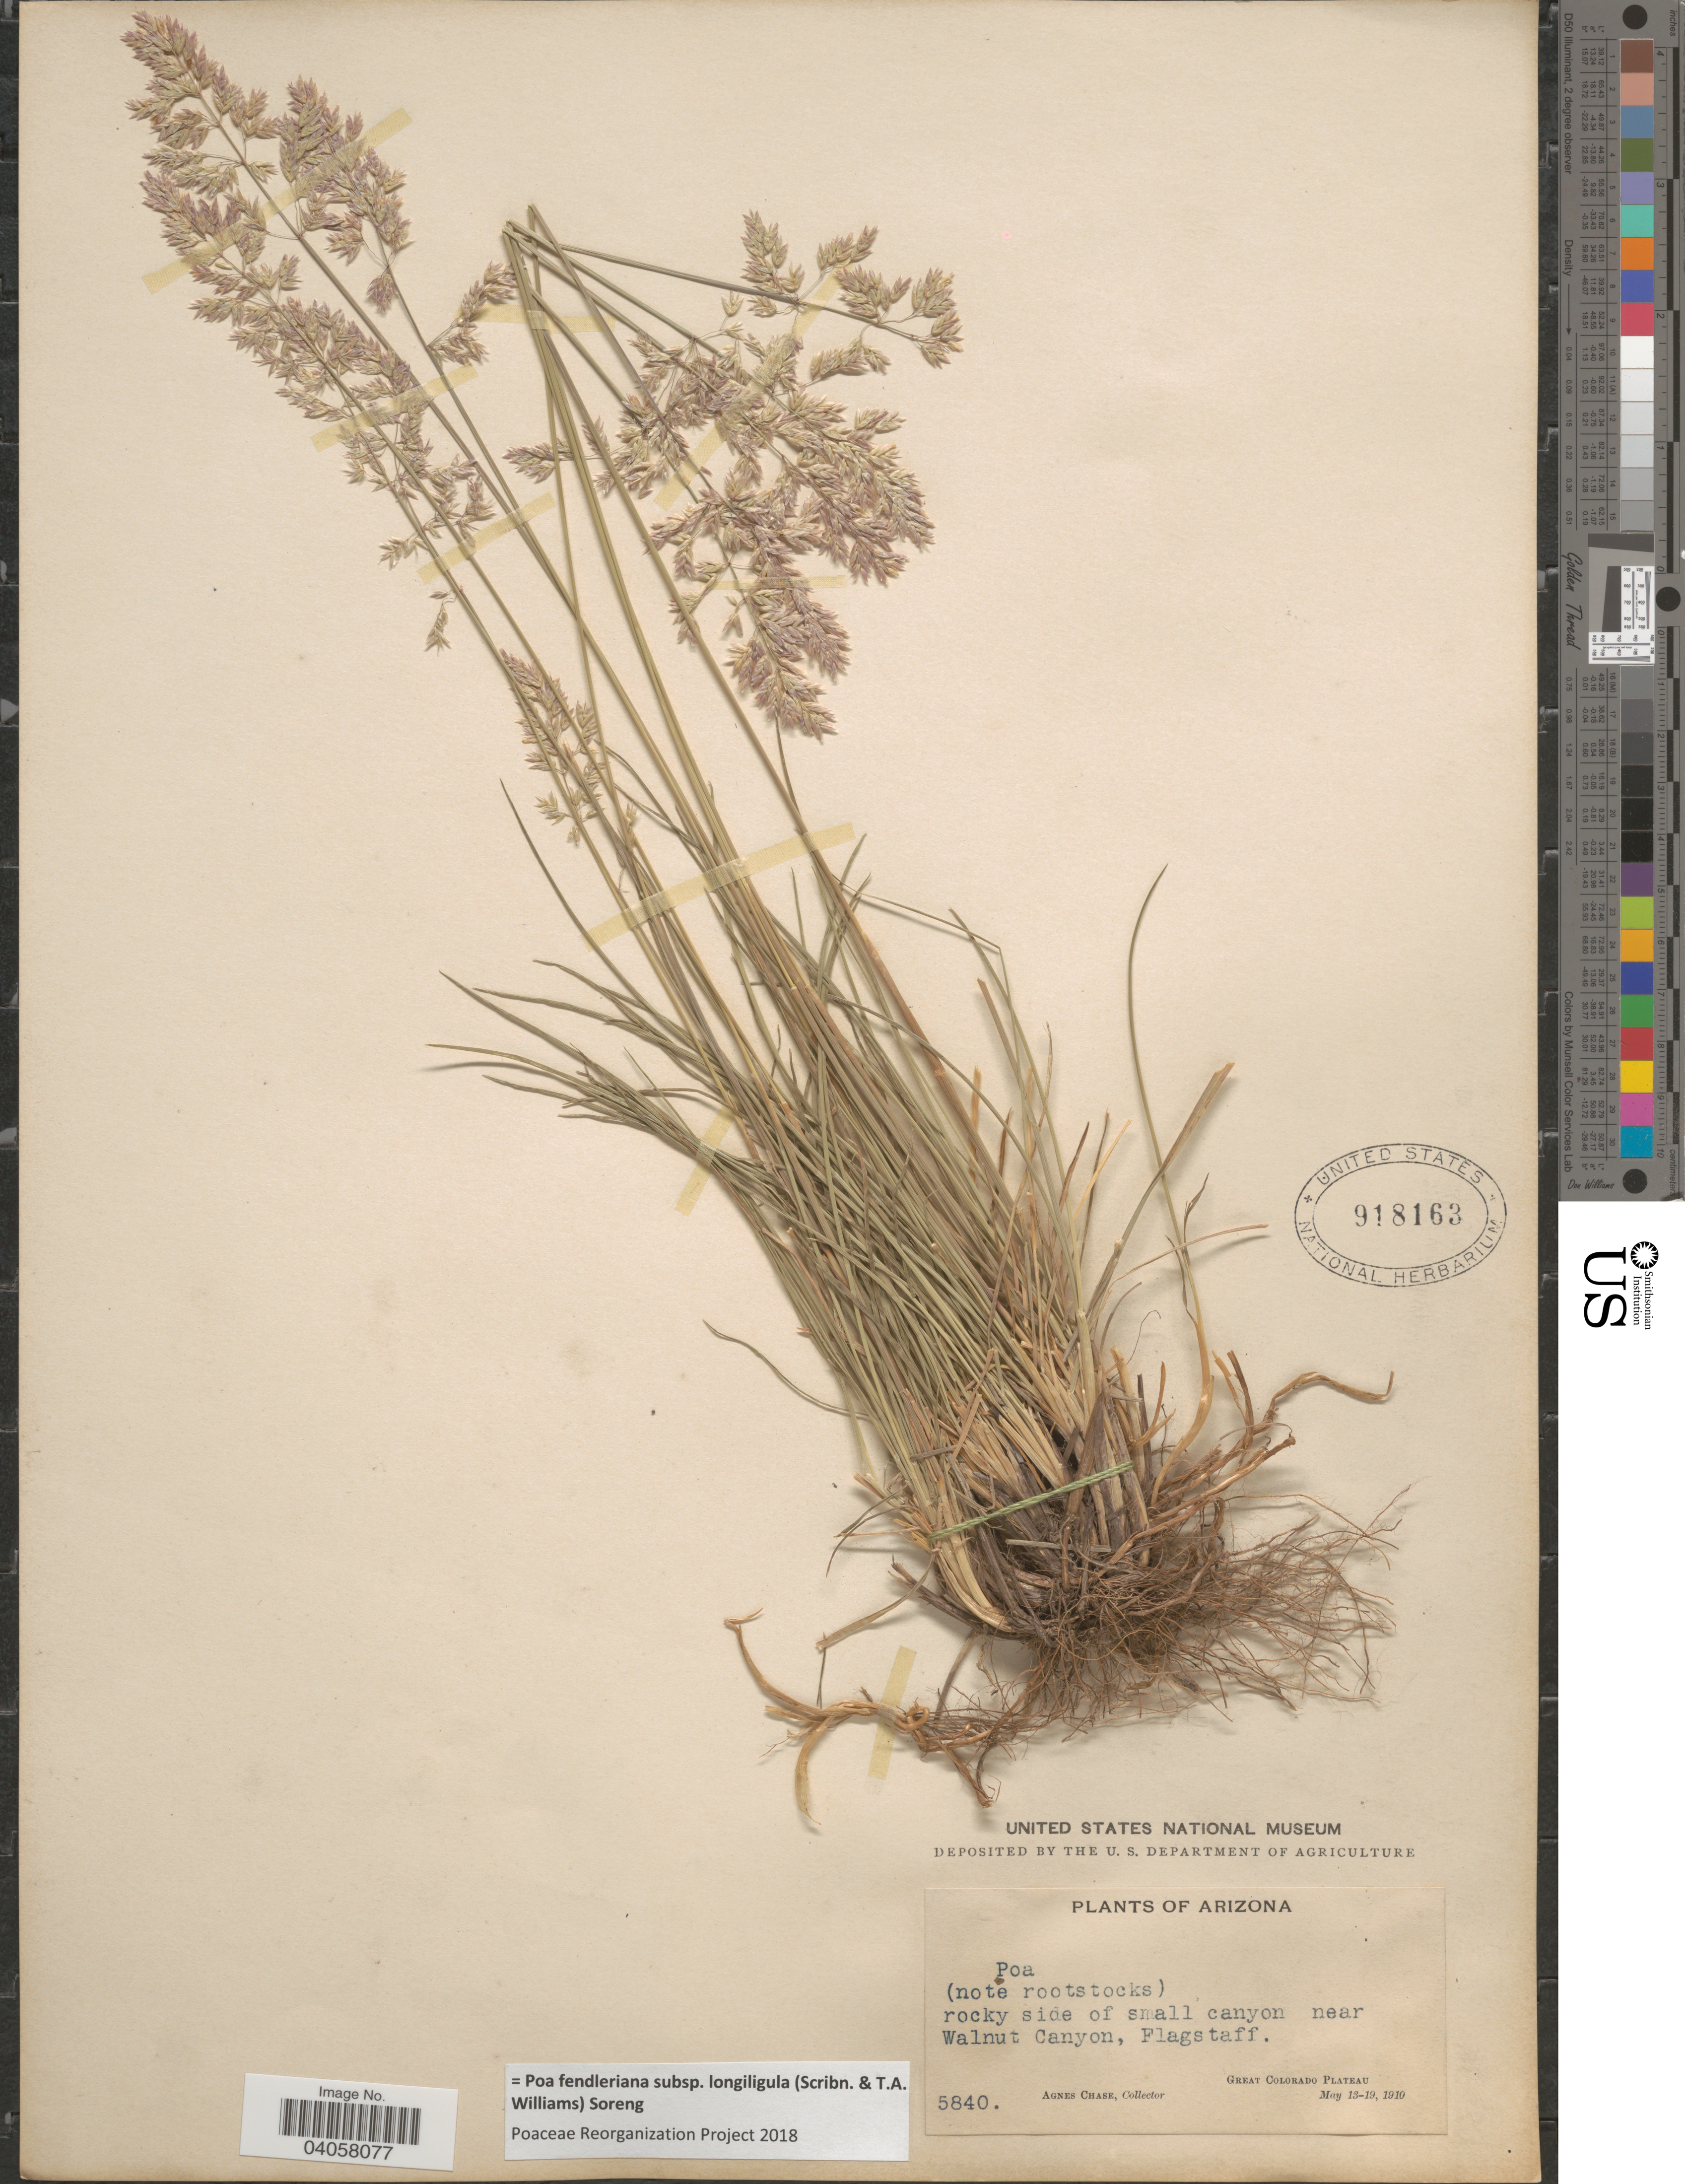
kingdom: Plantae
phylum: Tracheophyta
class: Liliopsida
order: Poales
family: Poaceae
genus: Poa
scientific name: Poa fendleriana subsp. longiligula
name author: (Scribn. & T.A. Williams) Soreng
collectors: A. Chase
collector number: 5840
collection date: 1910-05-13/1910-05-19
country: United States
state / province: Arizona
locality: Rocky side of small canyon near Walnut Canyon, Flagstaff. Great Colorado Plateau.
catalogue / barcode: US 918163